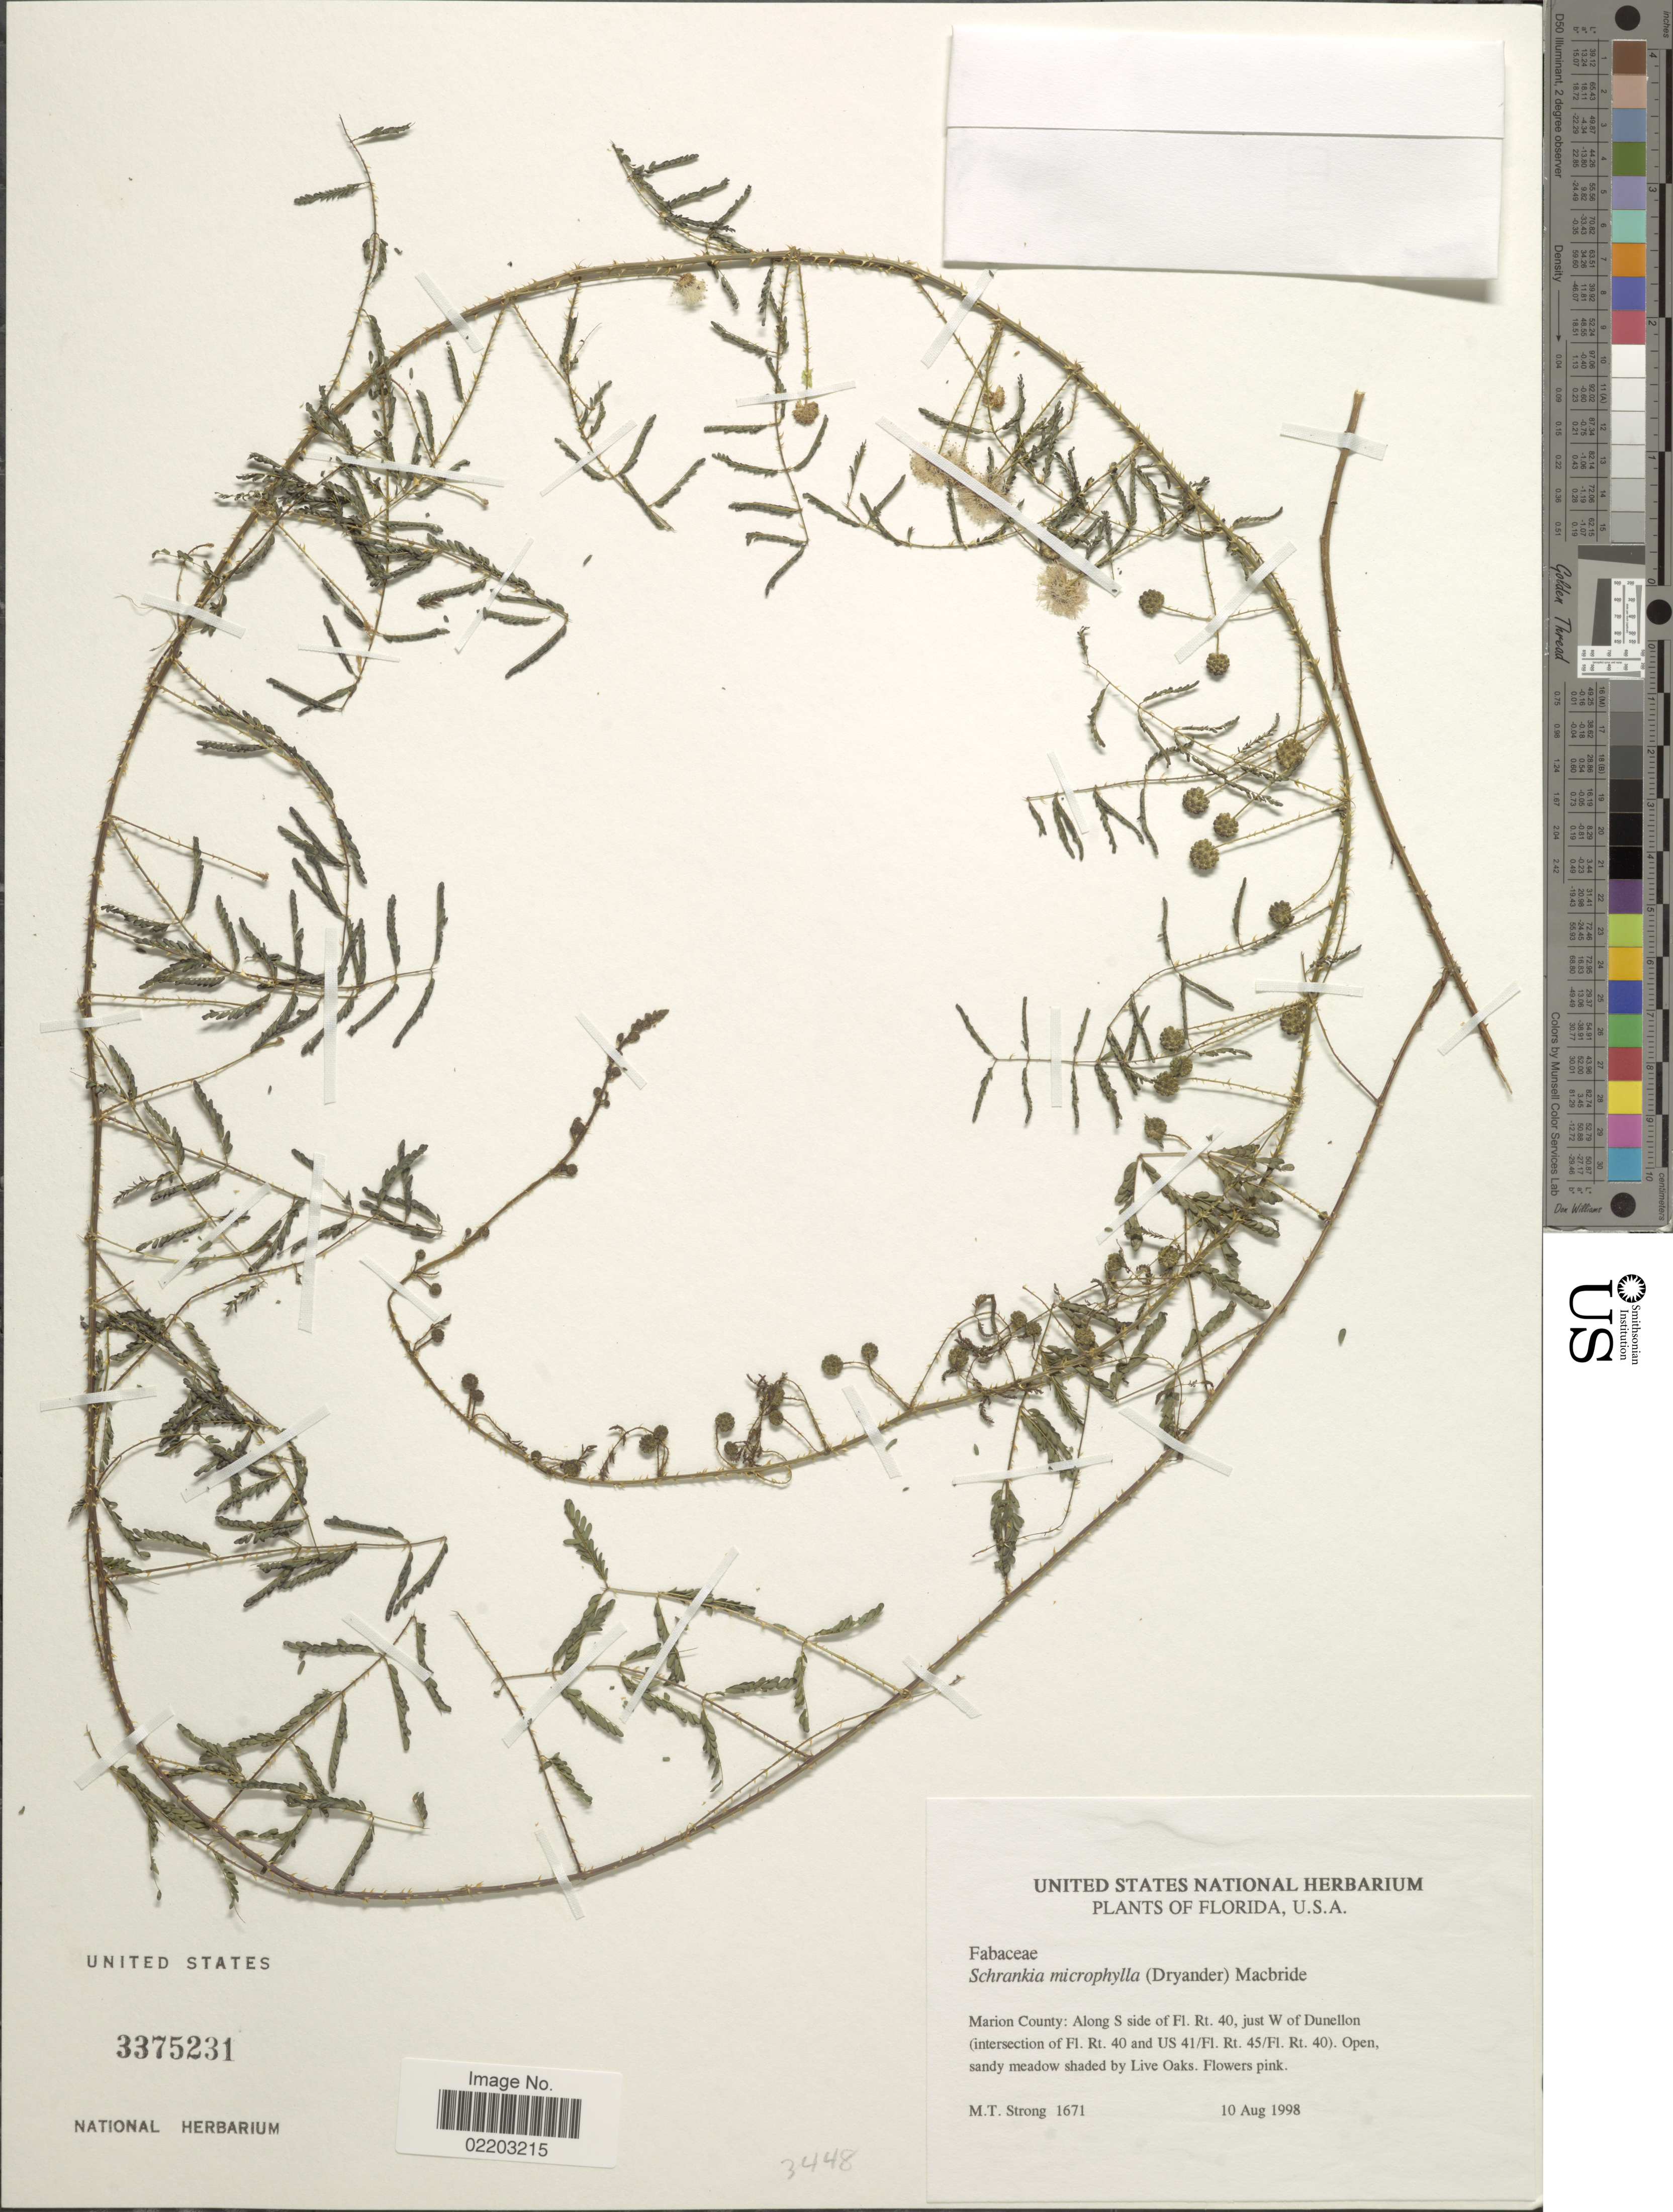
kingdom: Plantae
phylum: Tracheophyta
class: Magnoliopsida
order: Fabales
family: Fabaceae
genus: Mimosa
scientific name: Mimosa microphylla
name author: Dryand.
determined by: Strong, M. T., (US), Smithsonian Institution - National Museum of Natural History (UNITED STATES)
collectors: M. T. Strong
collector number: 1671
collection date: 1998-08-10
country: United States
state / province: Florida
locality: Marion County: Along S side of Fl Rt 40, just W of Dunellon (intersection of Fl Rt 40 and US 41/Fl Rt 40. Open sandy meadow shaded by Live Oaks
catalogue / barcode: US 3375231